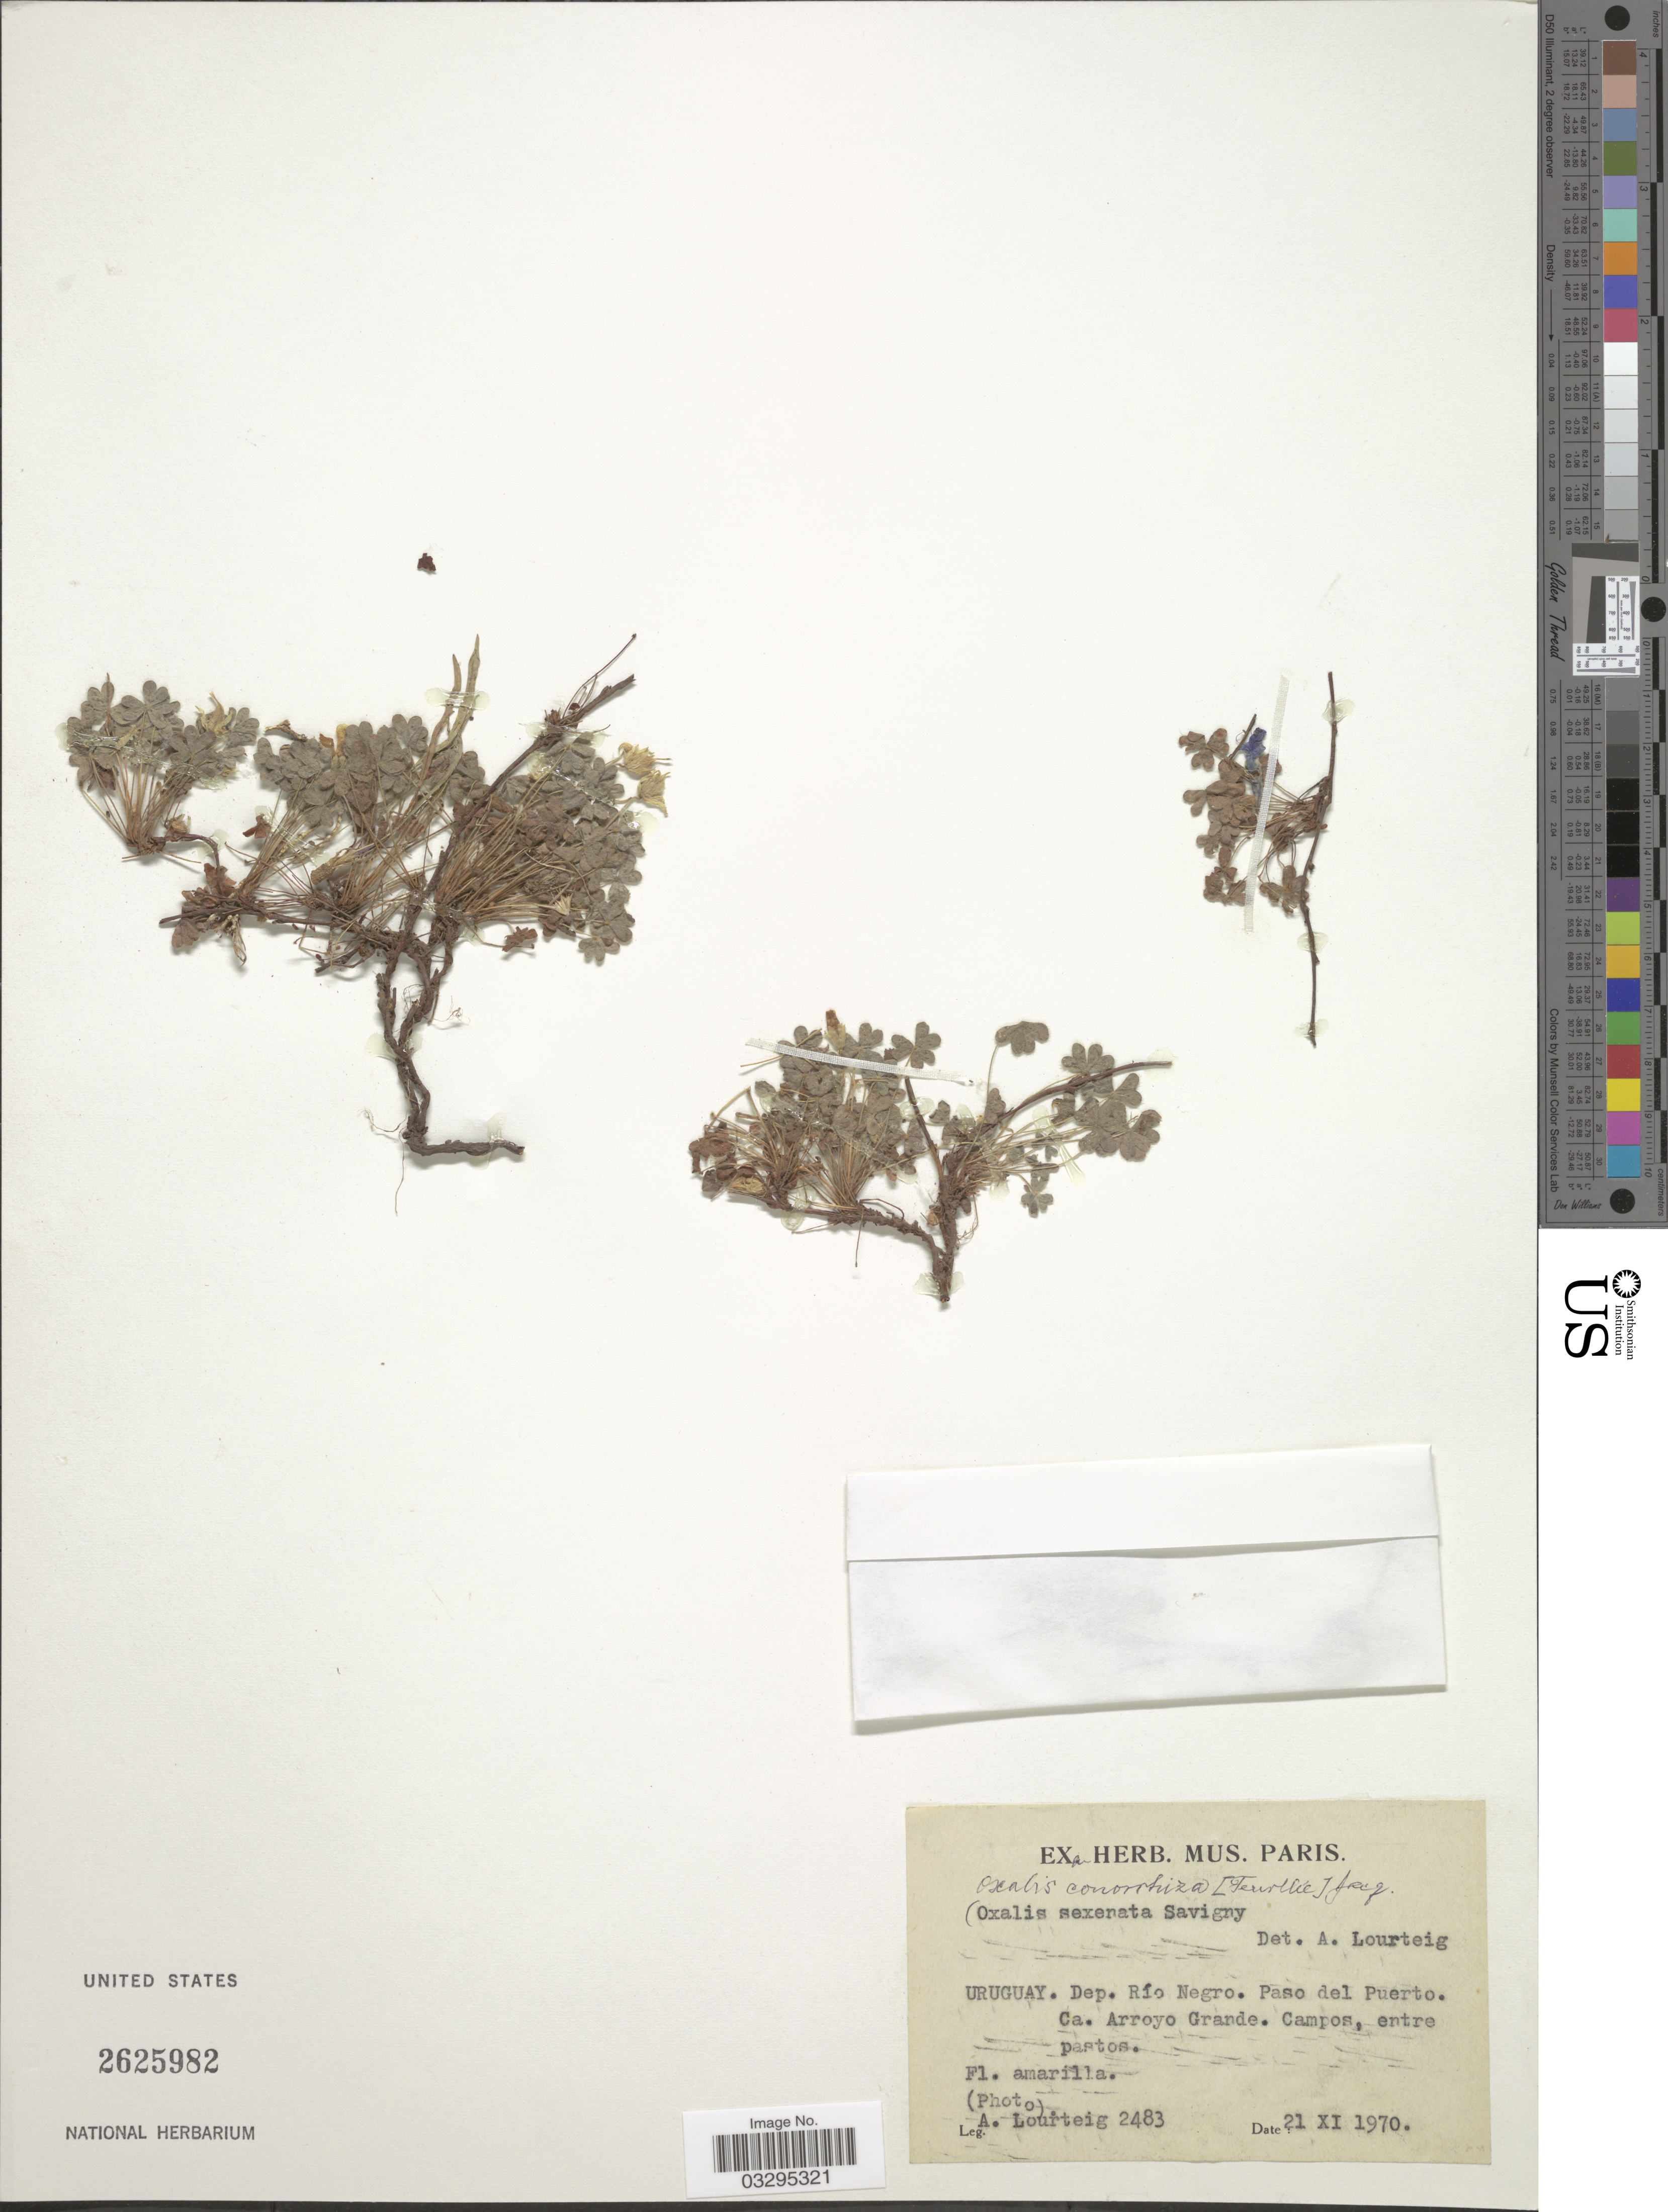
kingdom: Plantae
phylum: Tracheophyta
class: Magnoliopsida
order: Oxalidales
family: Oxalidaceae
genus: Oxalis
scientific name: Oxalis conorrhiza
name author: Jacq.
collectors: A. Lourteig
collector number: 2483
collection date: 1970-11-21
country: Uruguay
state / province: Rio Negro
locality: Dep. Río Negro. Paso del Puerto. Ca. Arroyo Grande. Campos, entre pastos.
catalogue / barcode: US 2625982